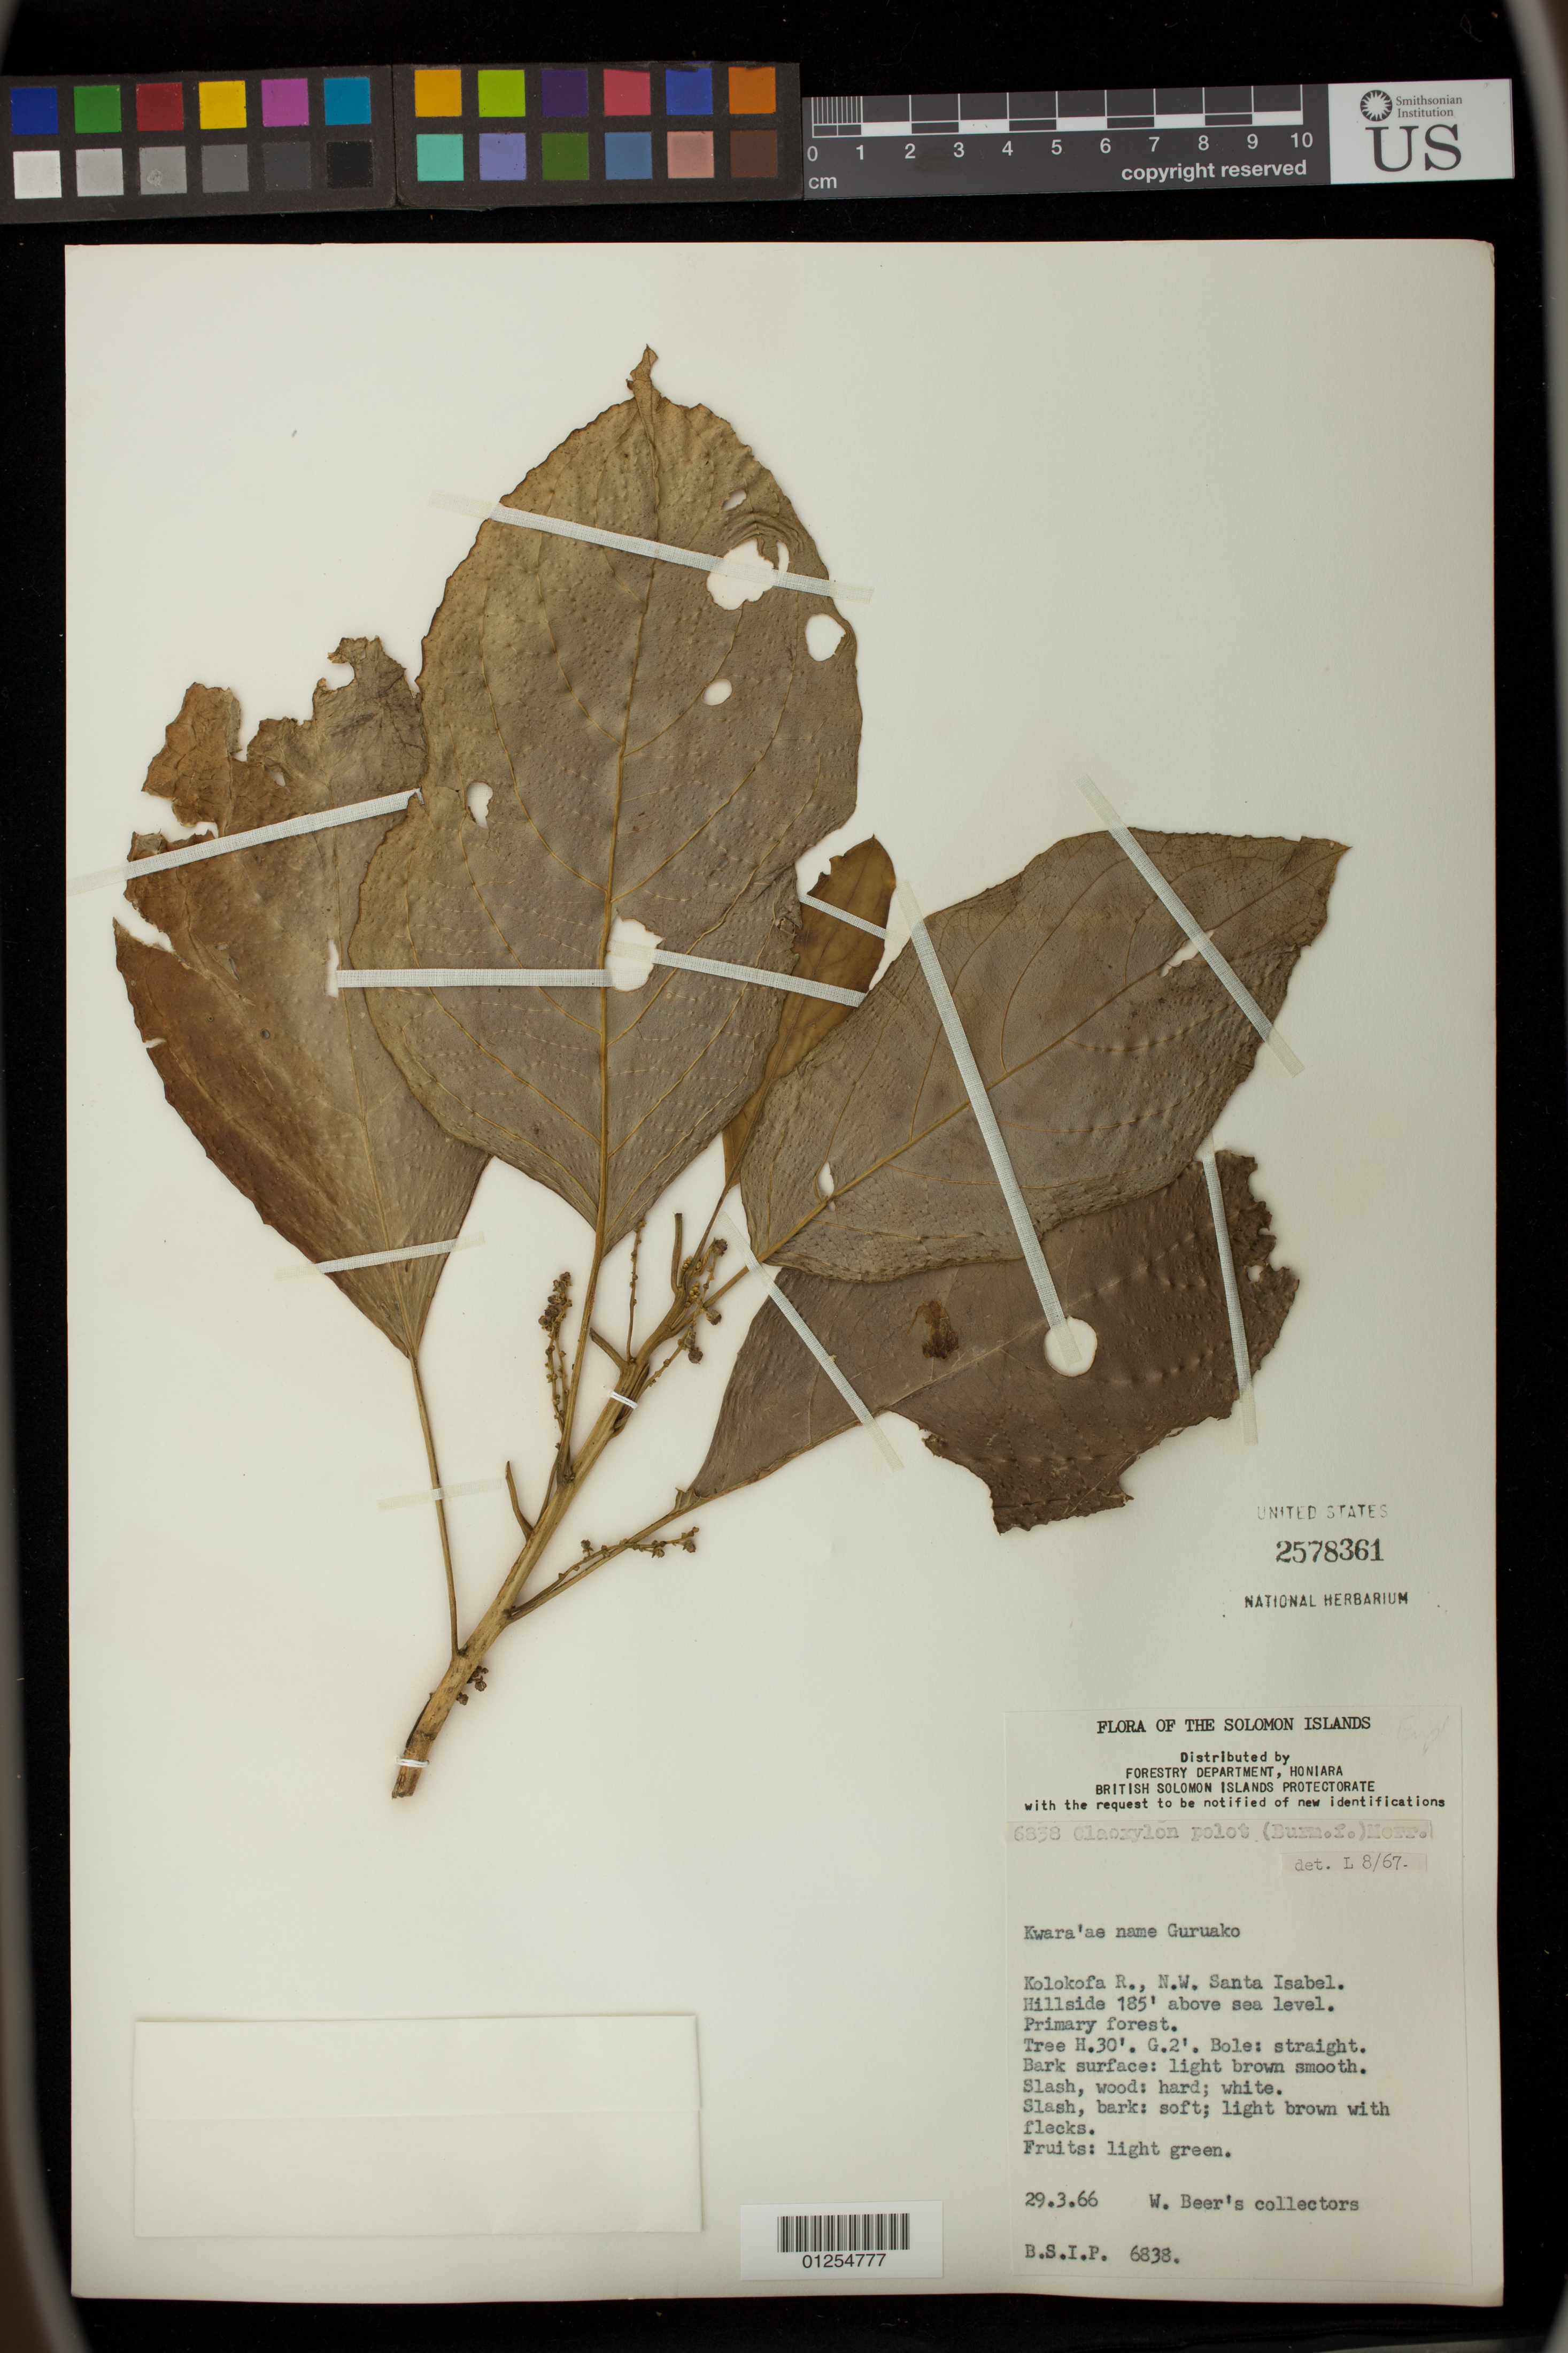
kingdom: Plantae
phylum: Tracheophyta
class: Magnoliopsida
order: Malpighiales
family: Euphorbiaceae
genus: Claoxylon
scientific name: Claoxylon polot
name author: (Burm. f.) Merr.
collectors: W. Beer's Collectors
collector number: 6838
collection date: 1966-03-29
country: Solomon Islands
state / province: Isabel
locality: Kolokofa R., N.W. Santa Isabel,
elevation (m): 56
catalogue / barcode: US 2578361